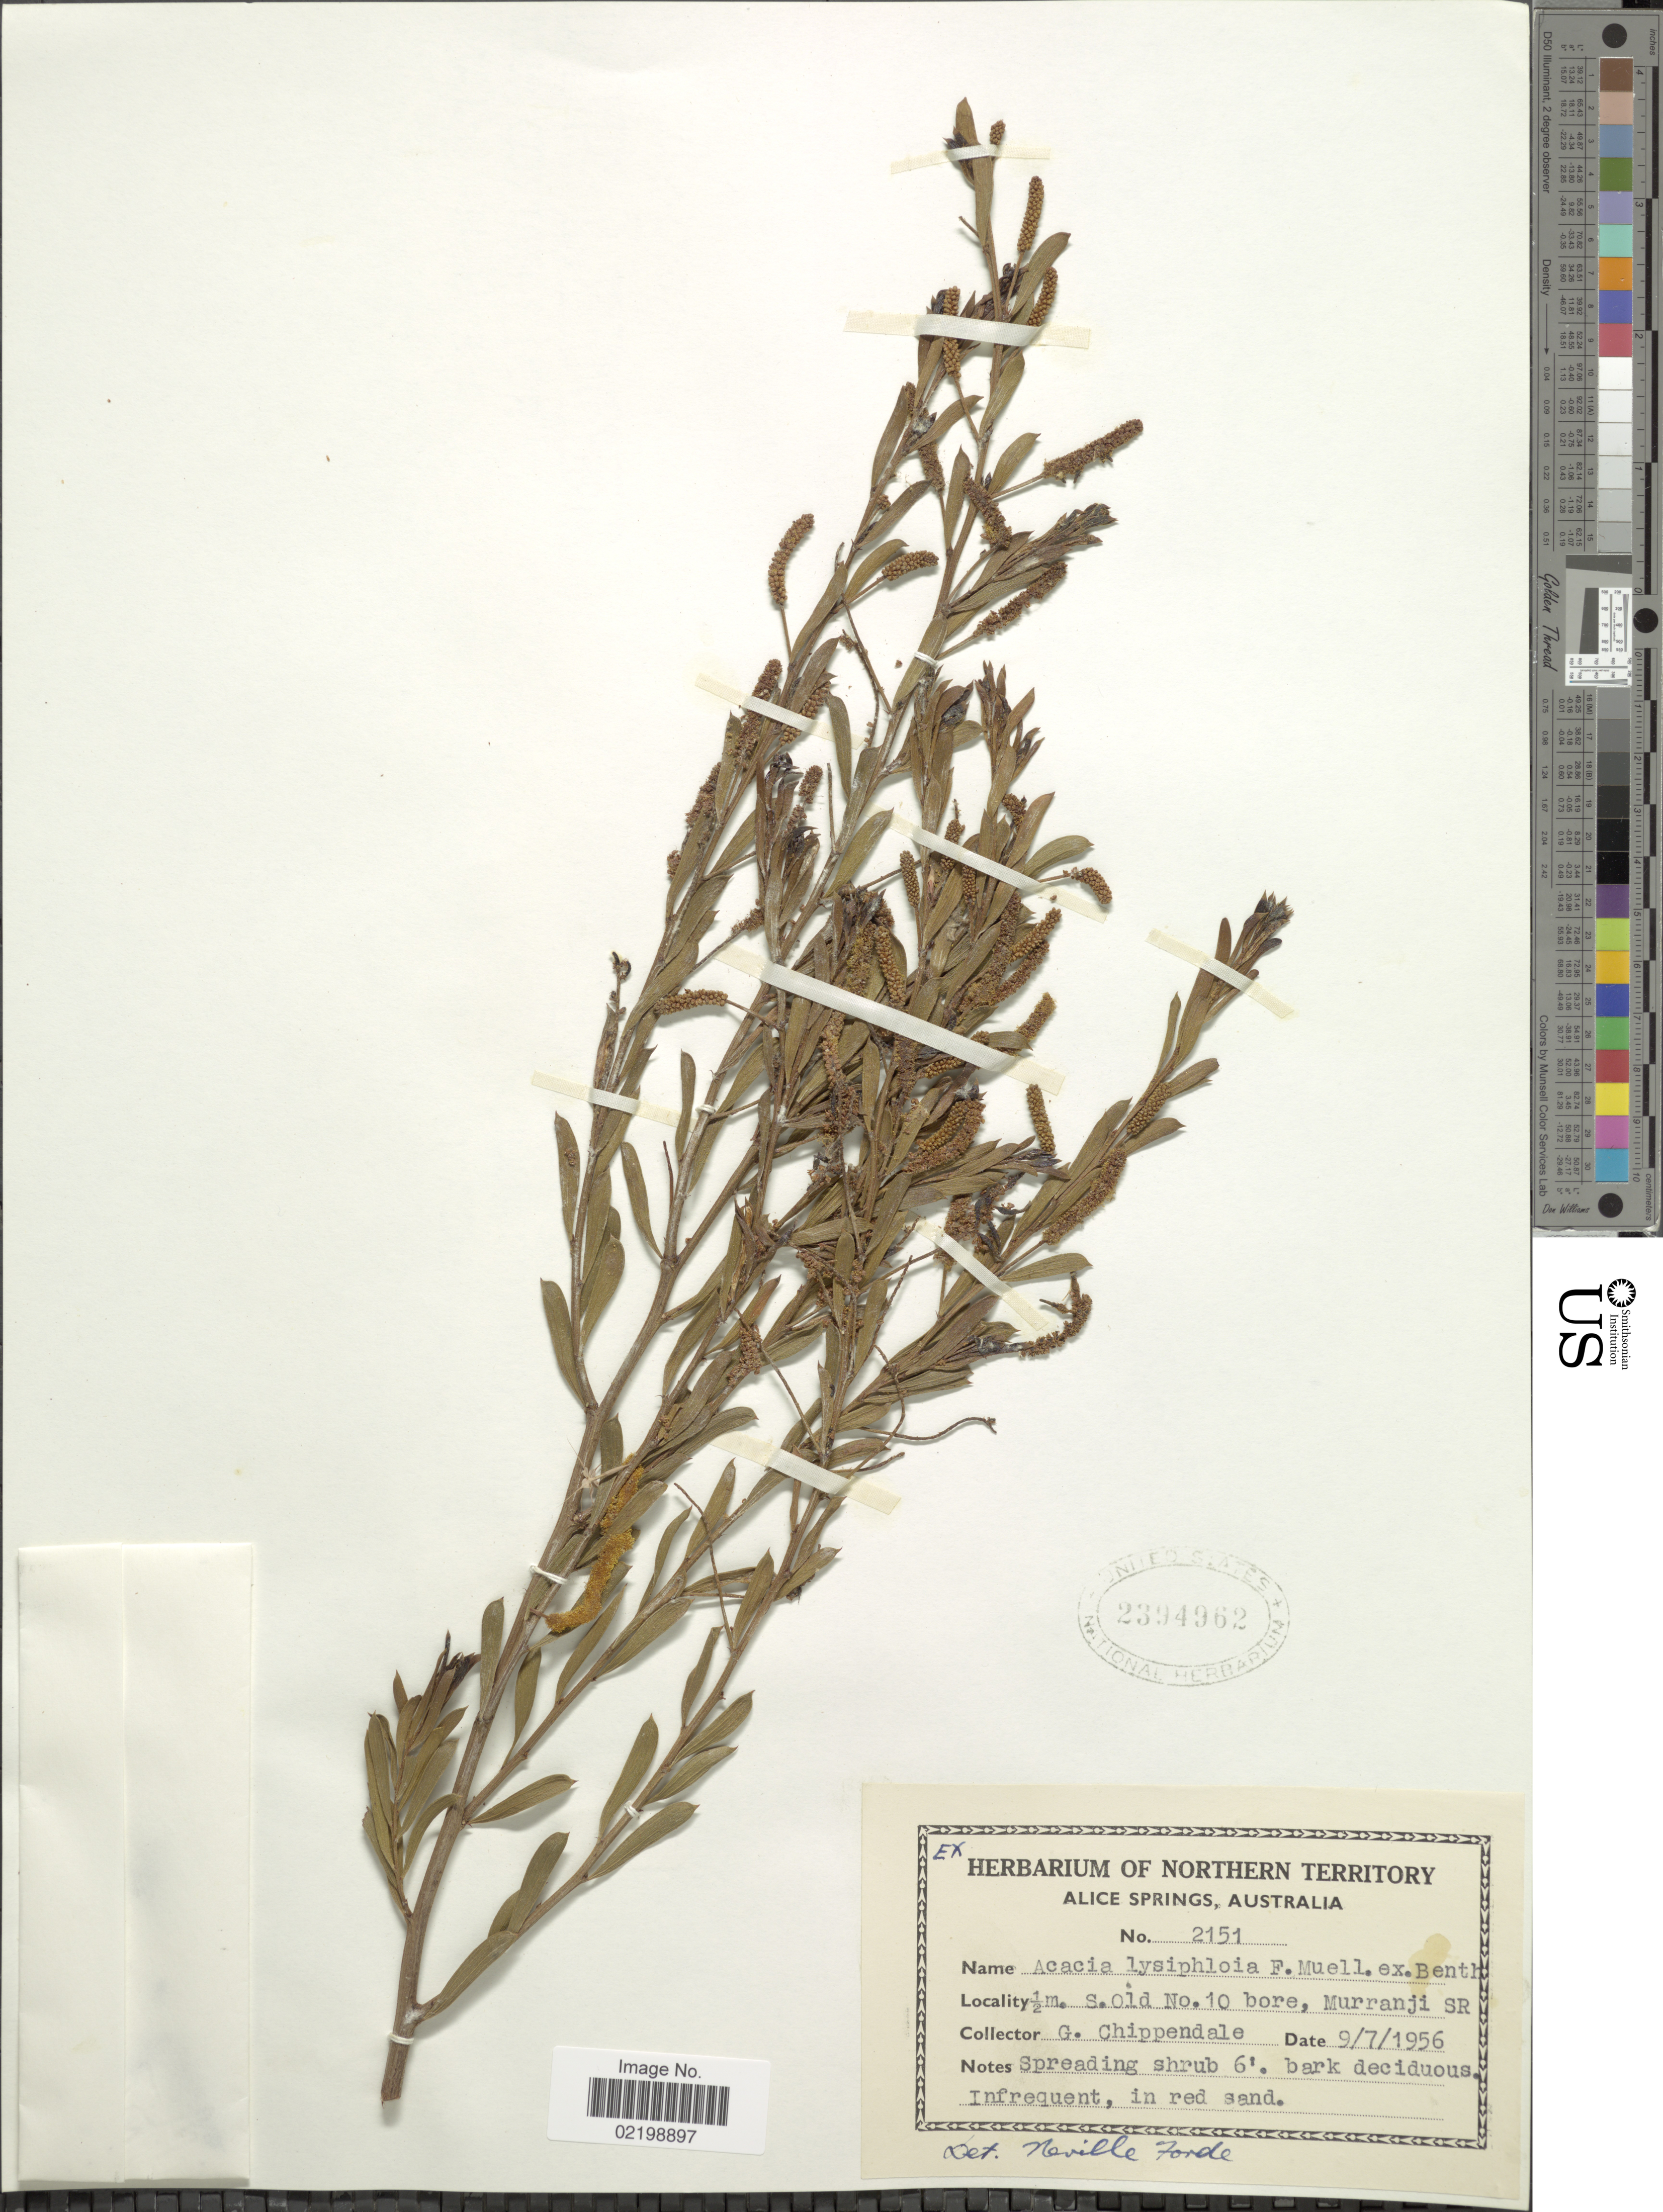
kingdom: Plantae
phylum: Tracheophyta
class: Magnoliopsida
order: Fabales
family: Fabaceae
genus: Acacia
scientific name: Acacia lysiphloia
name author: F. Muell.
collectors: G. Chippendale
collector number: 2151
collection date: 1956-07-09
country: Australia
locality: ½ m. S. Old. No. 10 bore, Murranji SR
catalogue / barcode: US 2394962